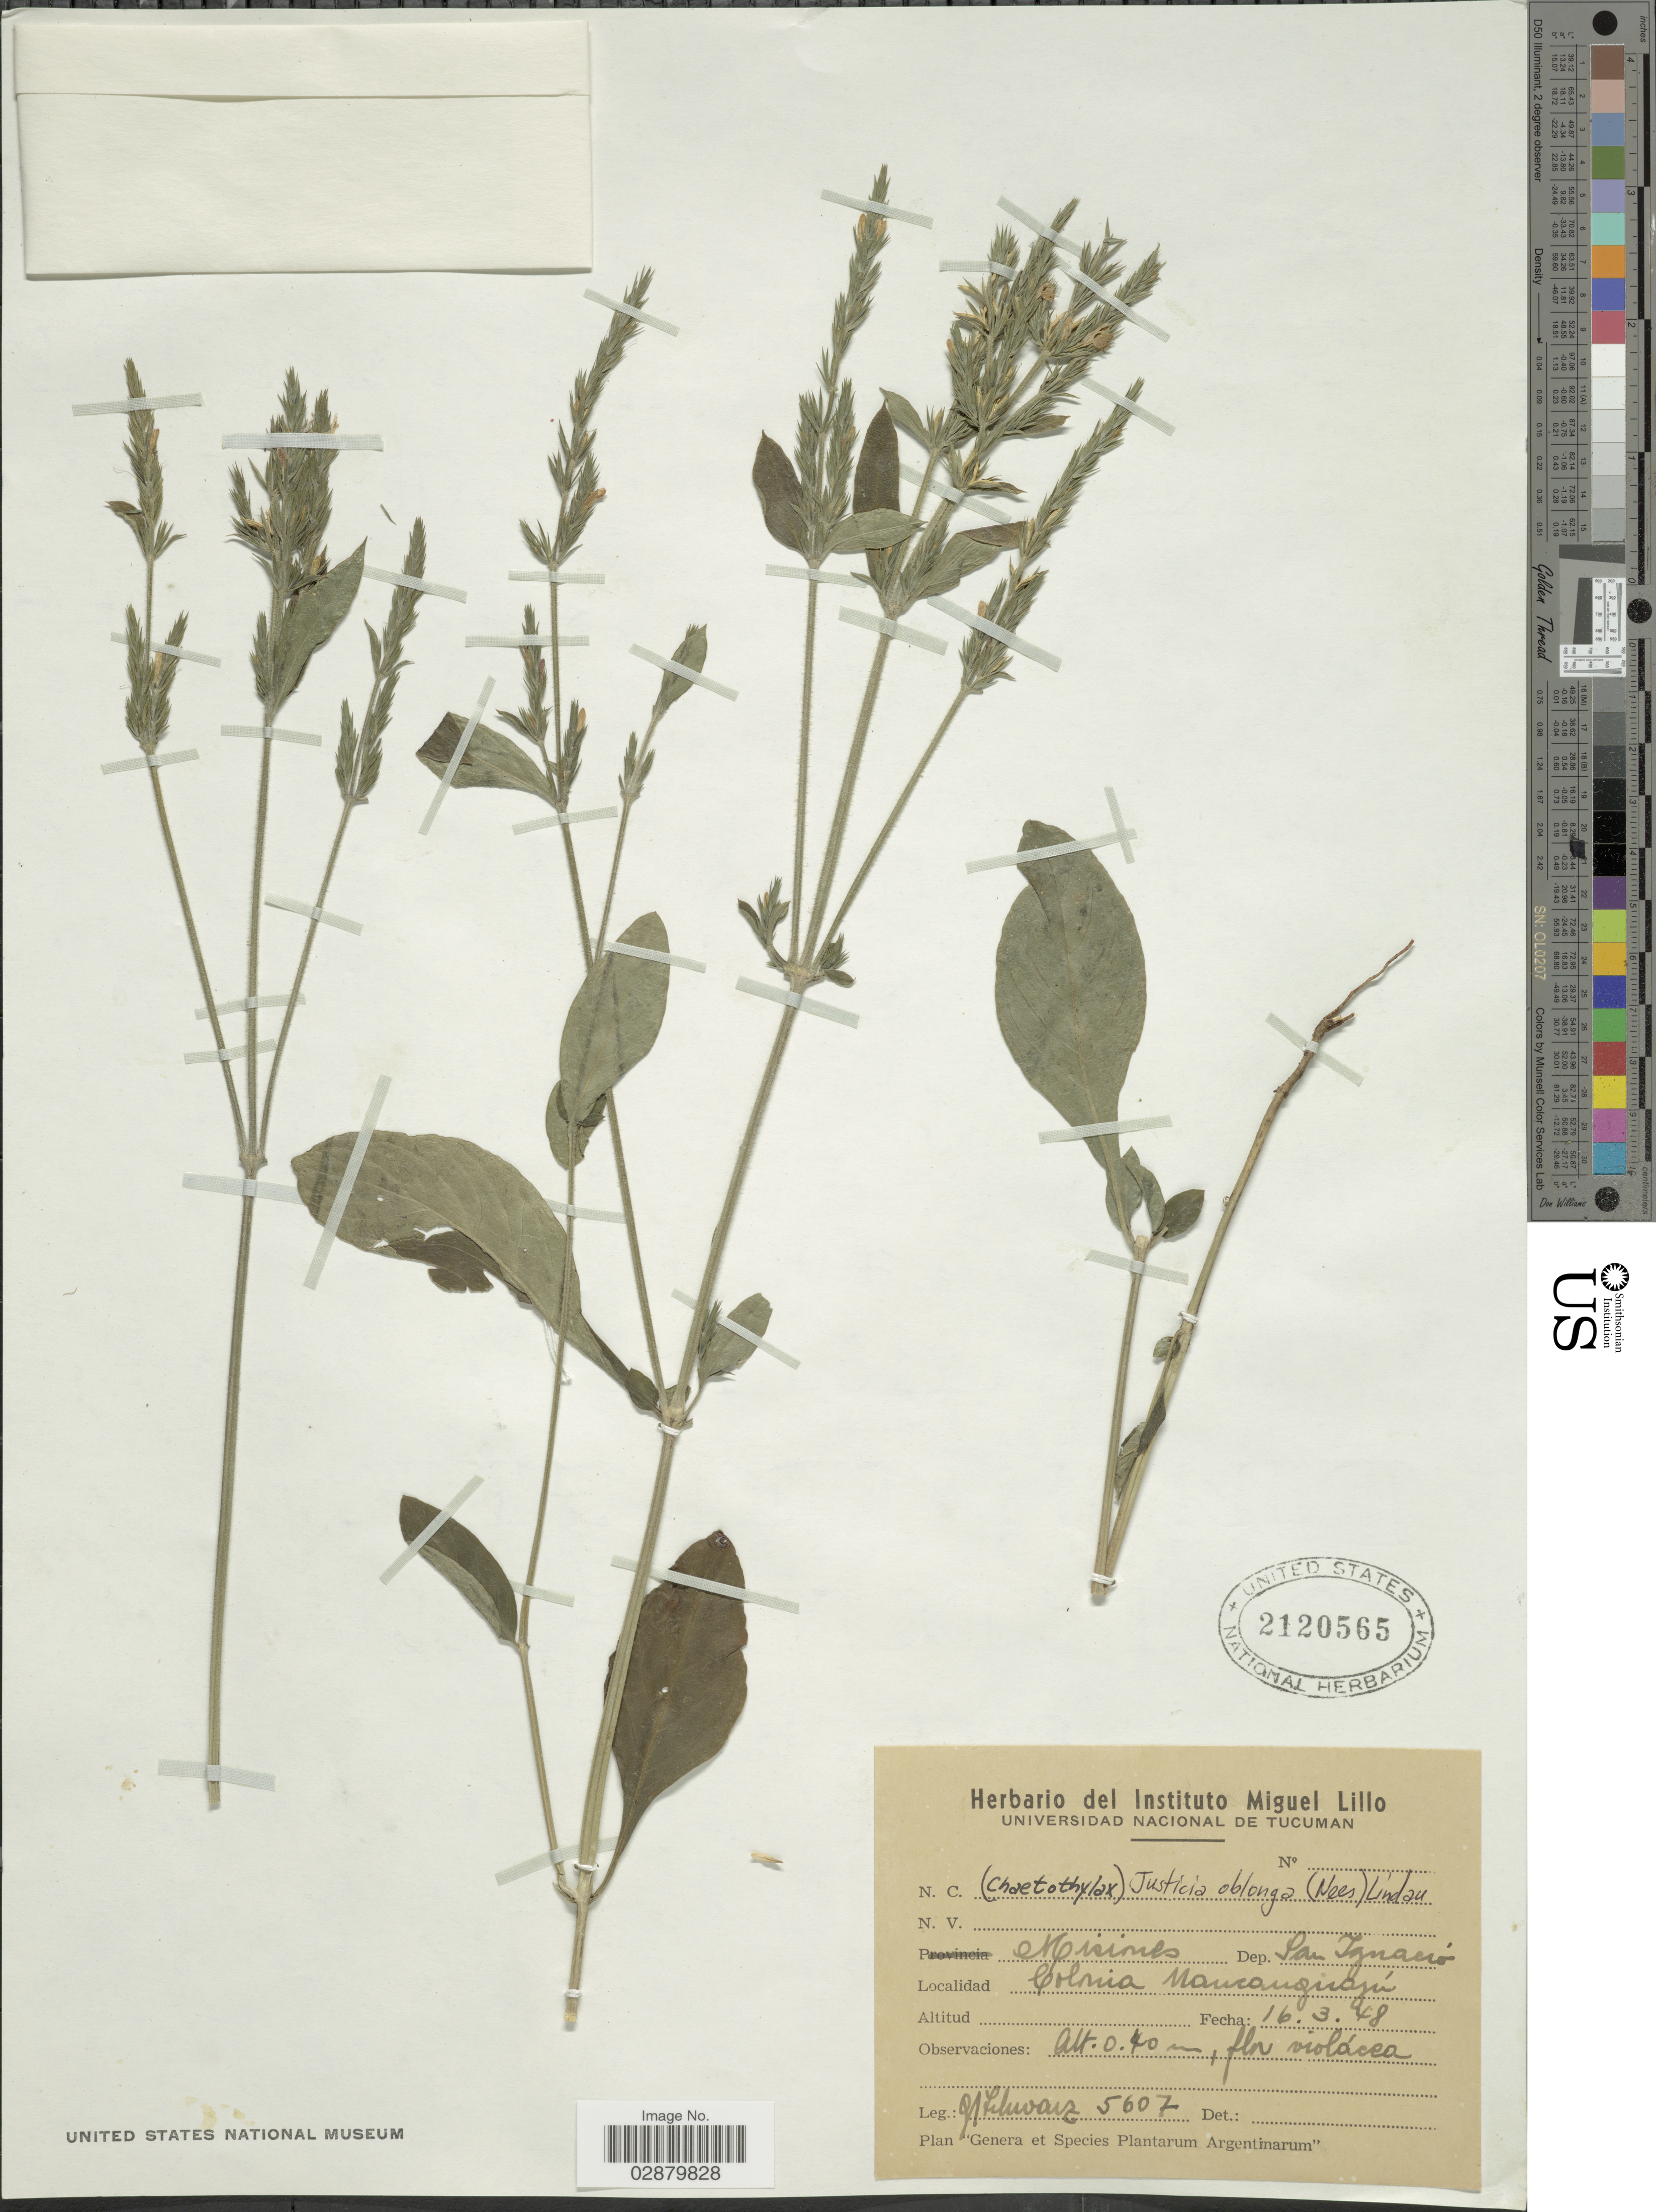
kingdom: Plantae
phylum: Tracheophyta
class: Magnoliopsida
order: Lamiales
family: Acanthaceae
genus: Justicia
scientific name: Justicia oblonga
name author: (Nees) Lindau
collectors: G. J. Schwarz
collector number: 5607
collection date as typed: Transcribed d/m/y: 16/3/48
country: Argentina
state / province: Misiones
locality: Dep. San Ignacio. Colonia Nancanguazú.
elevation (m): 0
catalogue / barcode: US 2120565